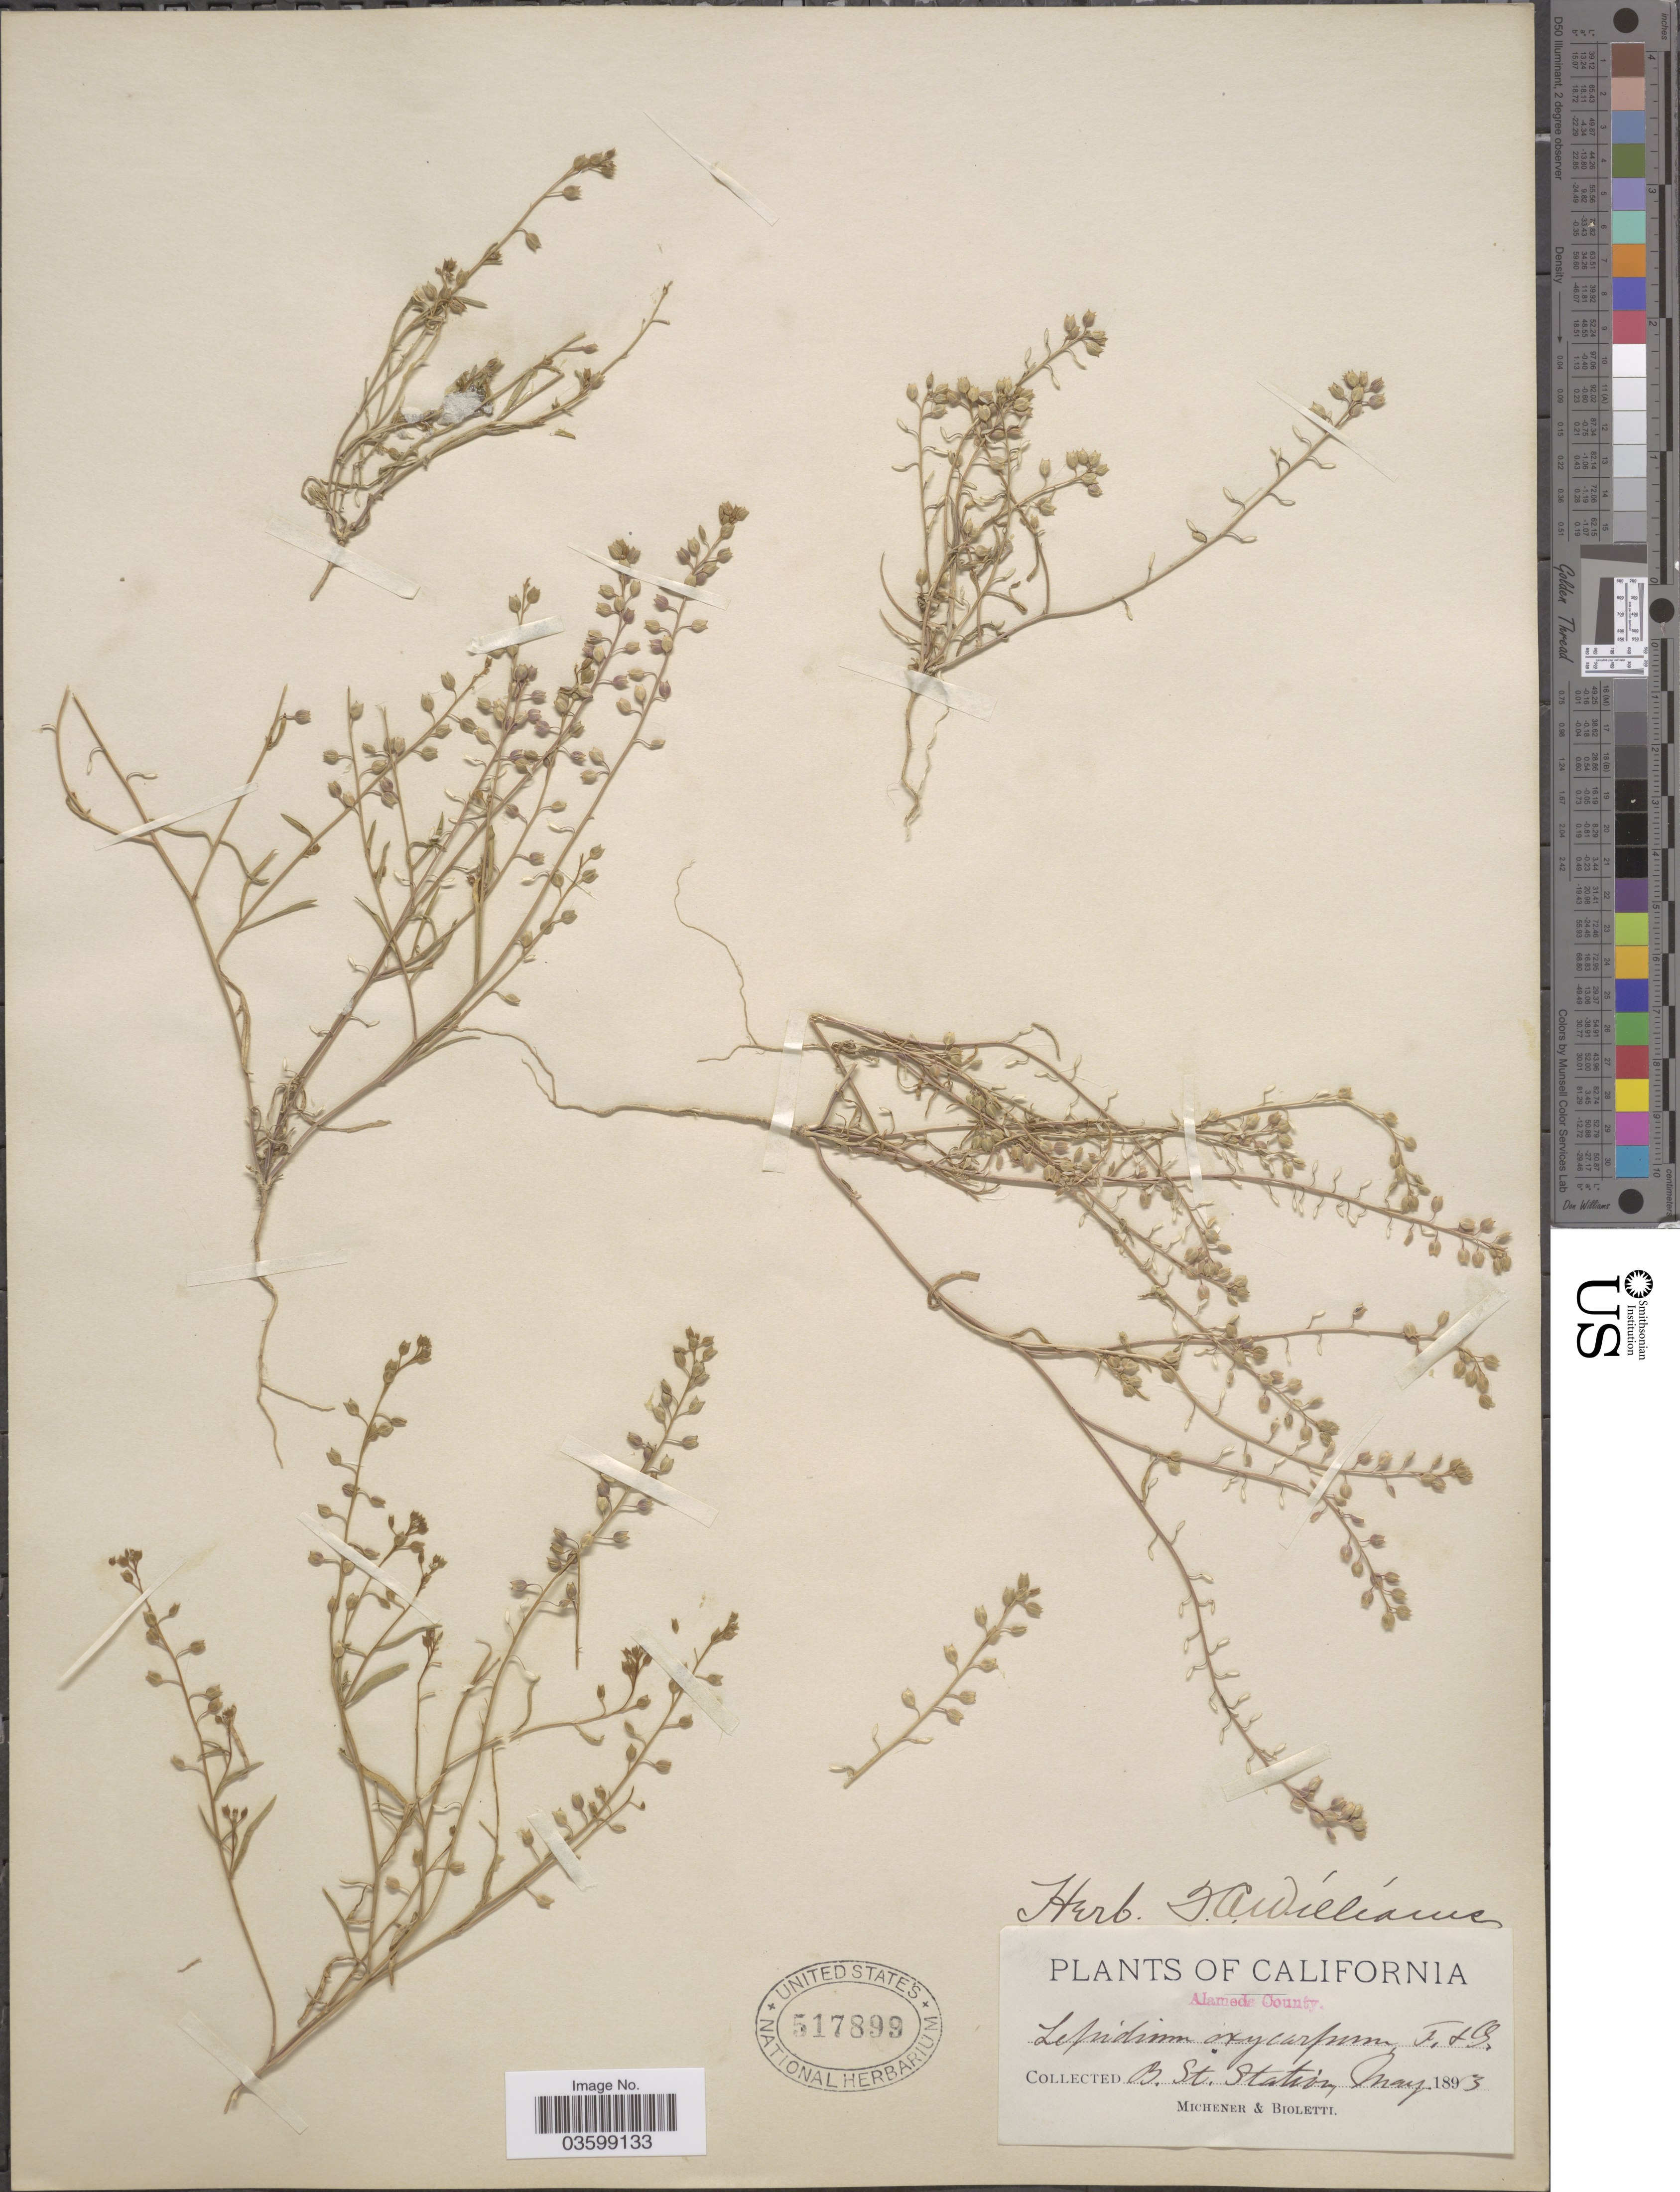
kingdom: Plantae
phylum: Tracheophyta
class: Magnoliopsida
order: Brassicales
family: Brassicaceae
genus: Lepidium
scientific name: Lepidium oxycarpum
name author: Nutt.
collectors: -. Michener & -- Bioletti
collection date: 1893-05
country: United States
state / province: California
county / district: Alameda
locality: Alameda County. B. St. Station.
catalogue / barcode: US 517899